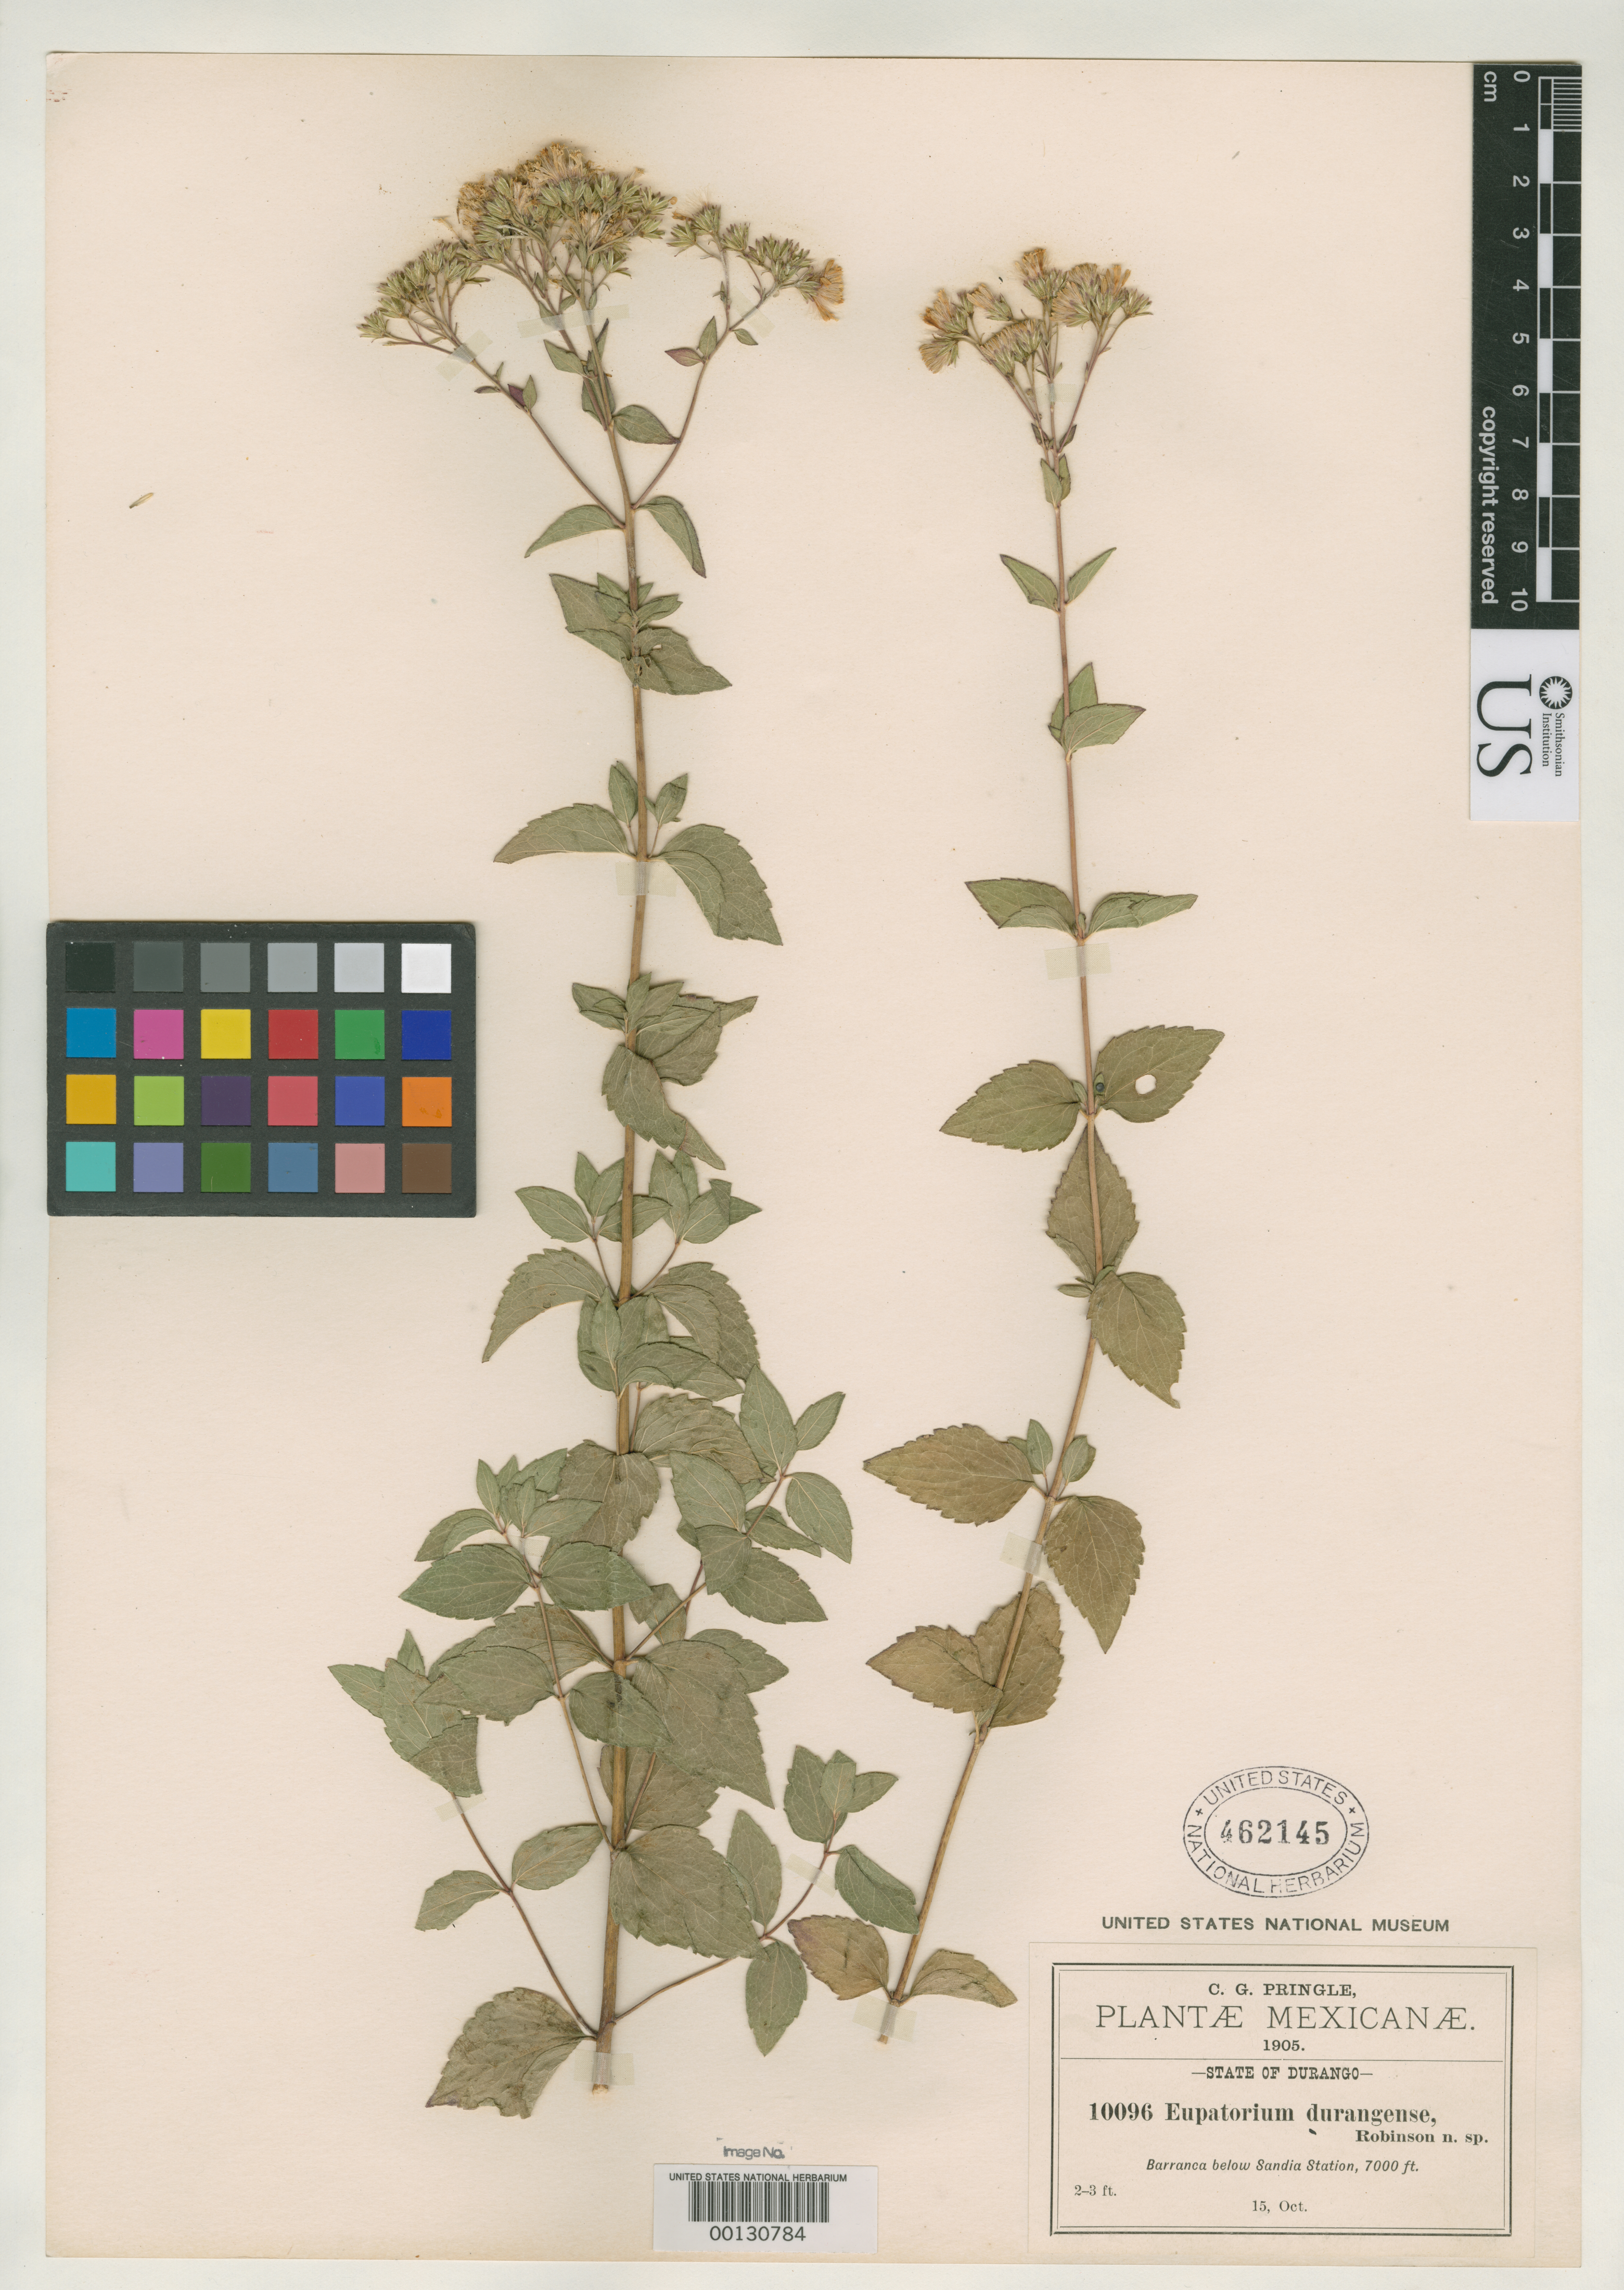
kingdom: Plantae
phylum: Tracheophyta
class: Magnoliopsida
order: Asterales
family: Asteraceae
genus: Eupatorium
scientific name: Eupatorium durangense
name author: B.L. Rob.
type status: Isotype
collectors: C. G. Pringle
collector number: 10096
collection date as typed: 15 Oct 1905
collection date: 1905-10-15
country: Mexico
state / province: Durango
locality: Sandia Station.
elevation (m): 2135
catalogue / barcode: US 462145